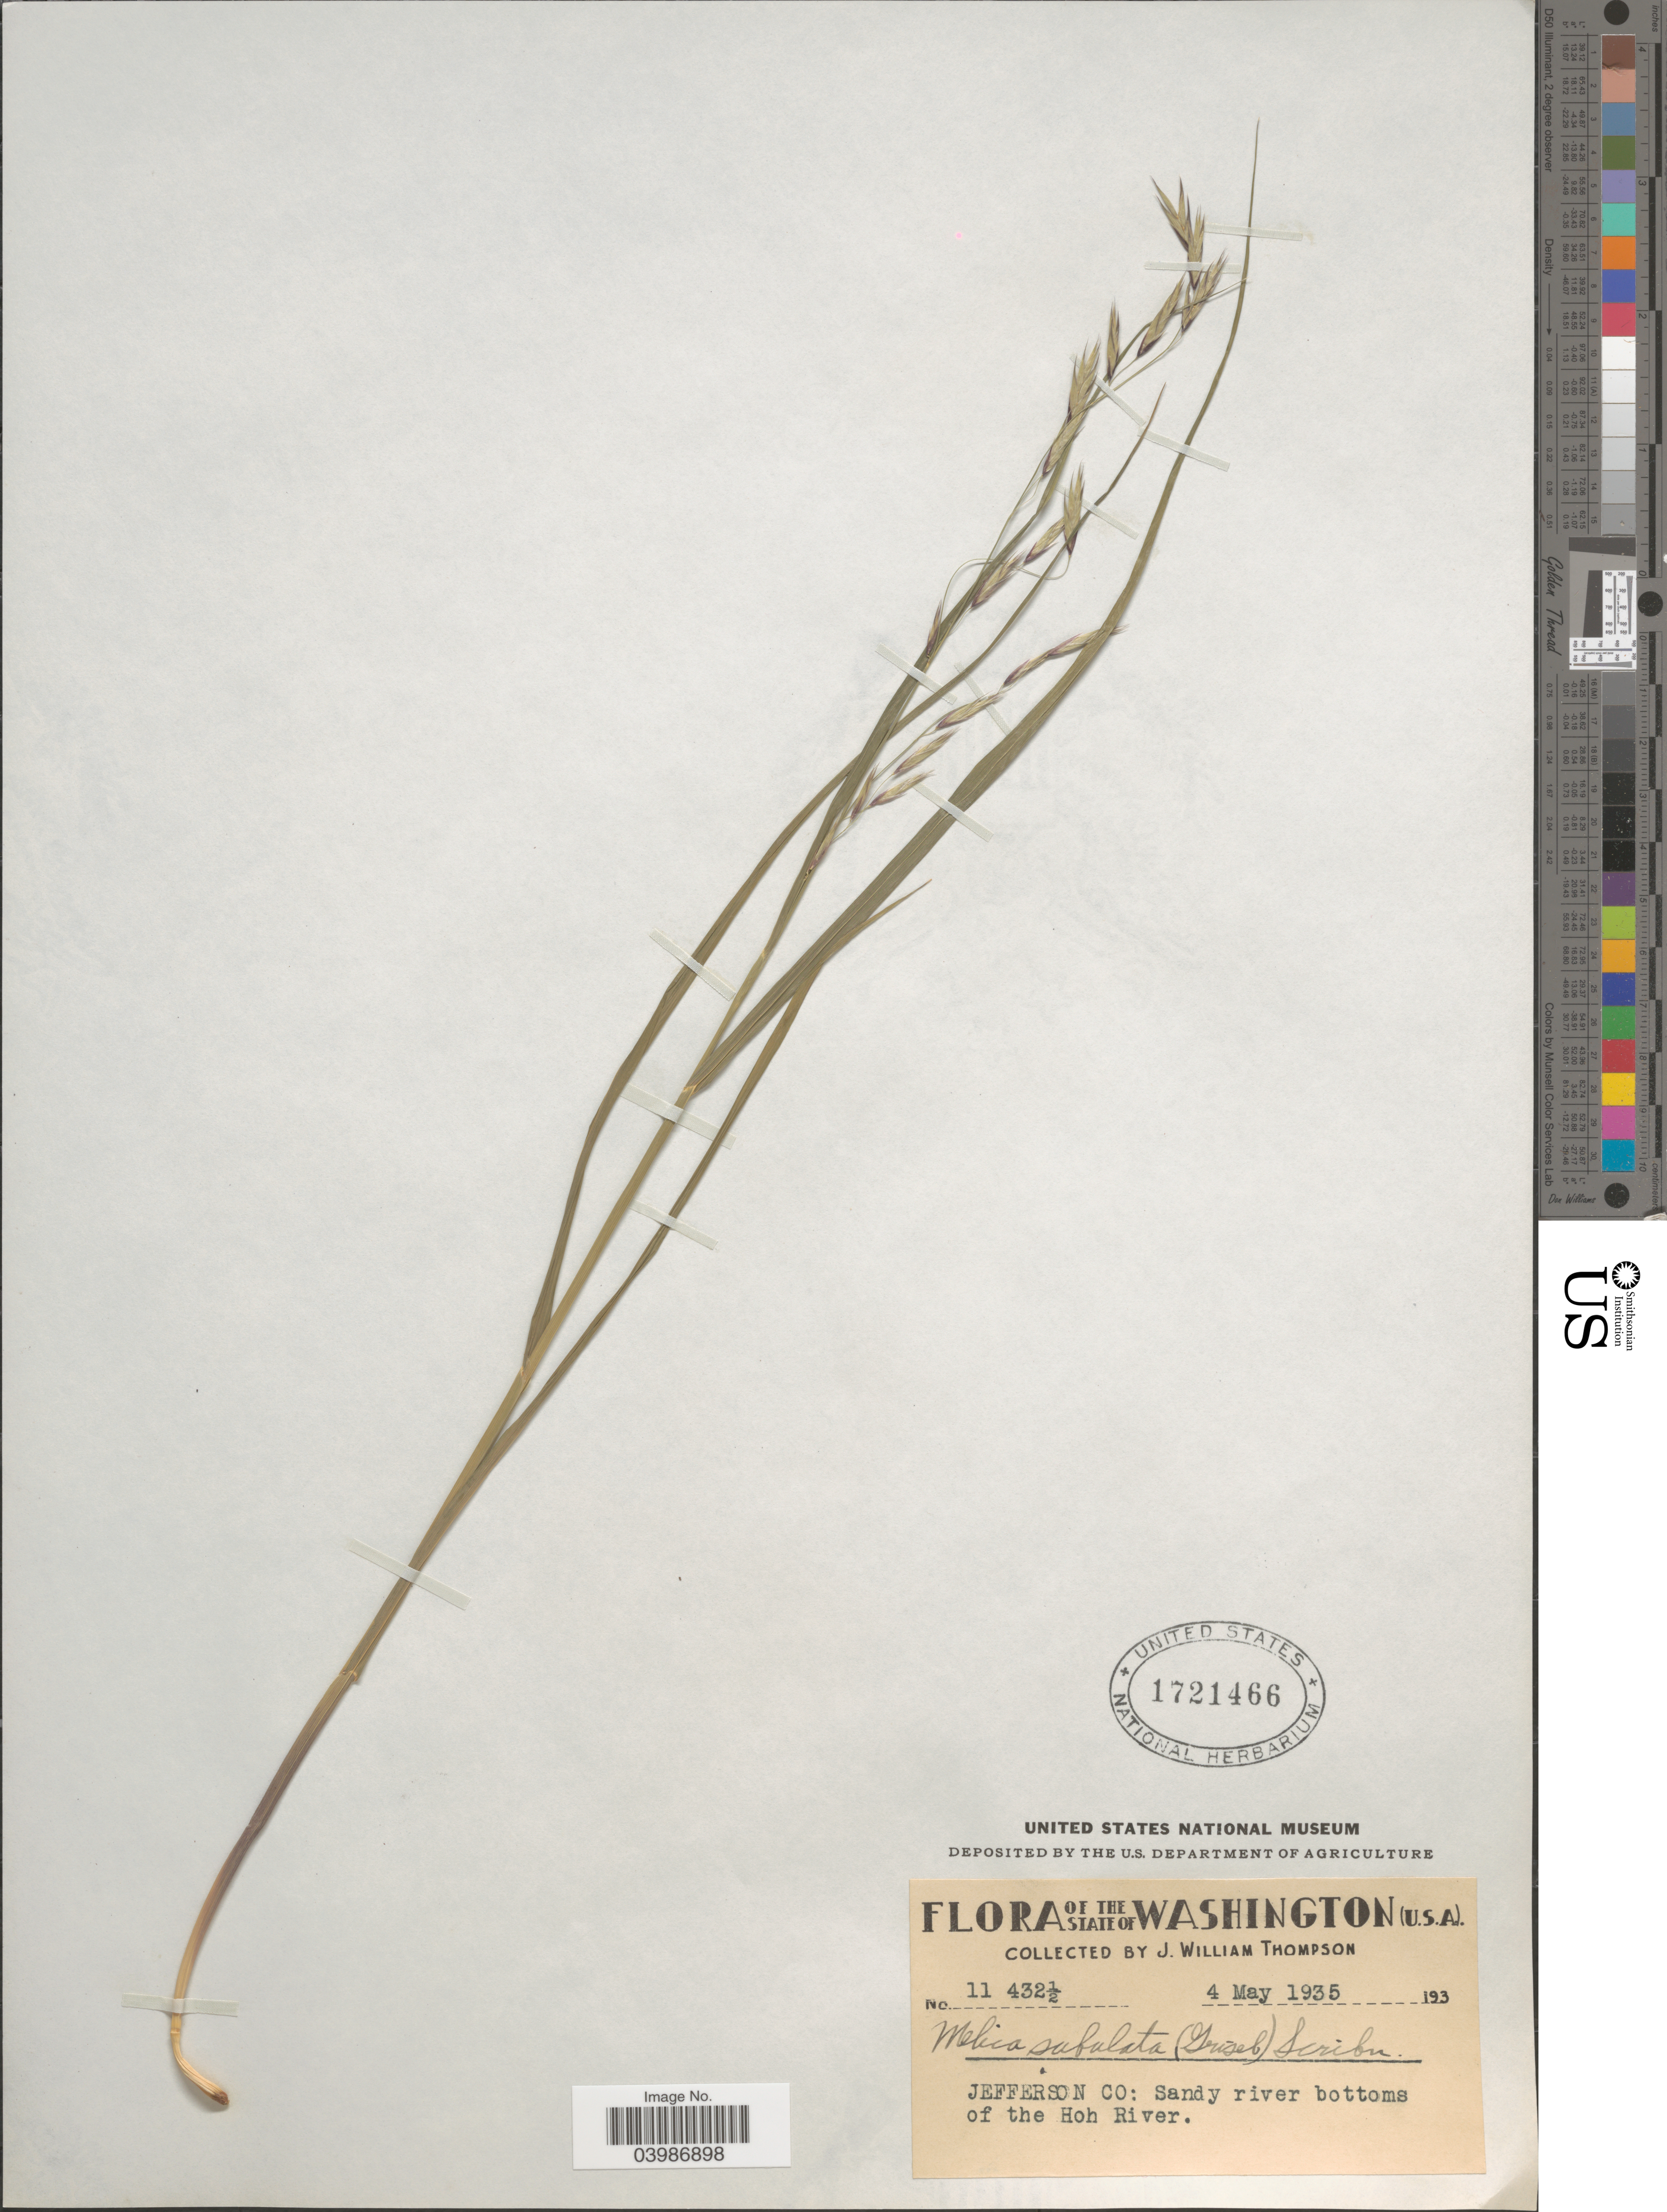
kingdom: Plantae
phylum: Tracheophyta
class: Liliopsida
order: Poales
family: Poaceae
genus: Melica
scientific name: Melica subulata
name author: (Griseb.) Scribn.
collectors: J. W. Thompson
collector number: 11432½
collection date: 1935-05-04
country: United States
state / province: Washington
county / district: Jefferson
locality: Jefferson Co: Sandy river bottoms of the Hoh River.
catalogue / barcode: US 1721466